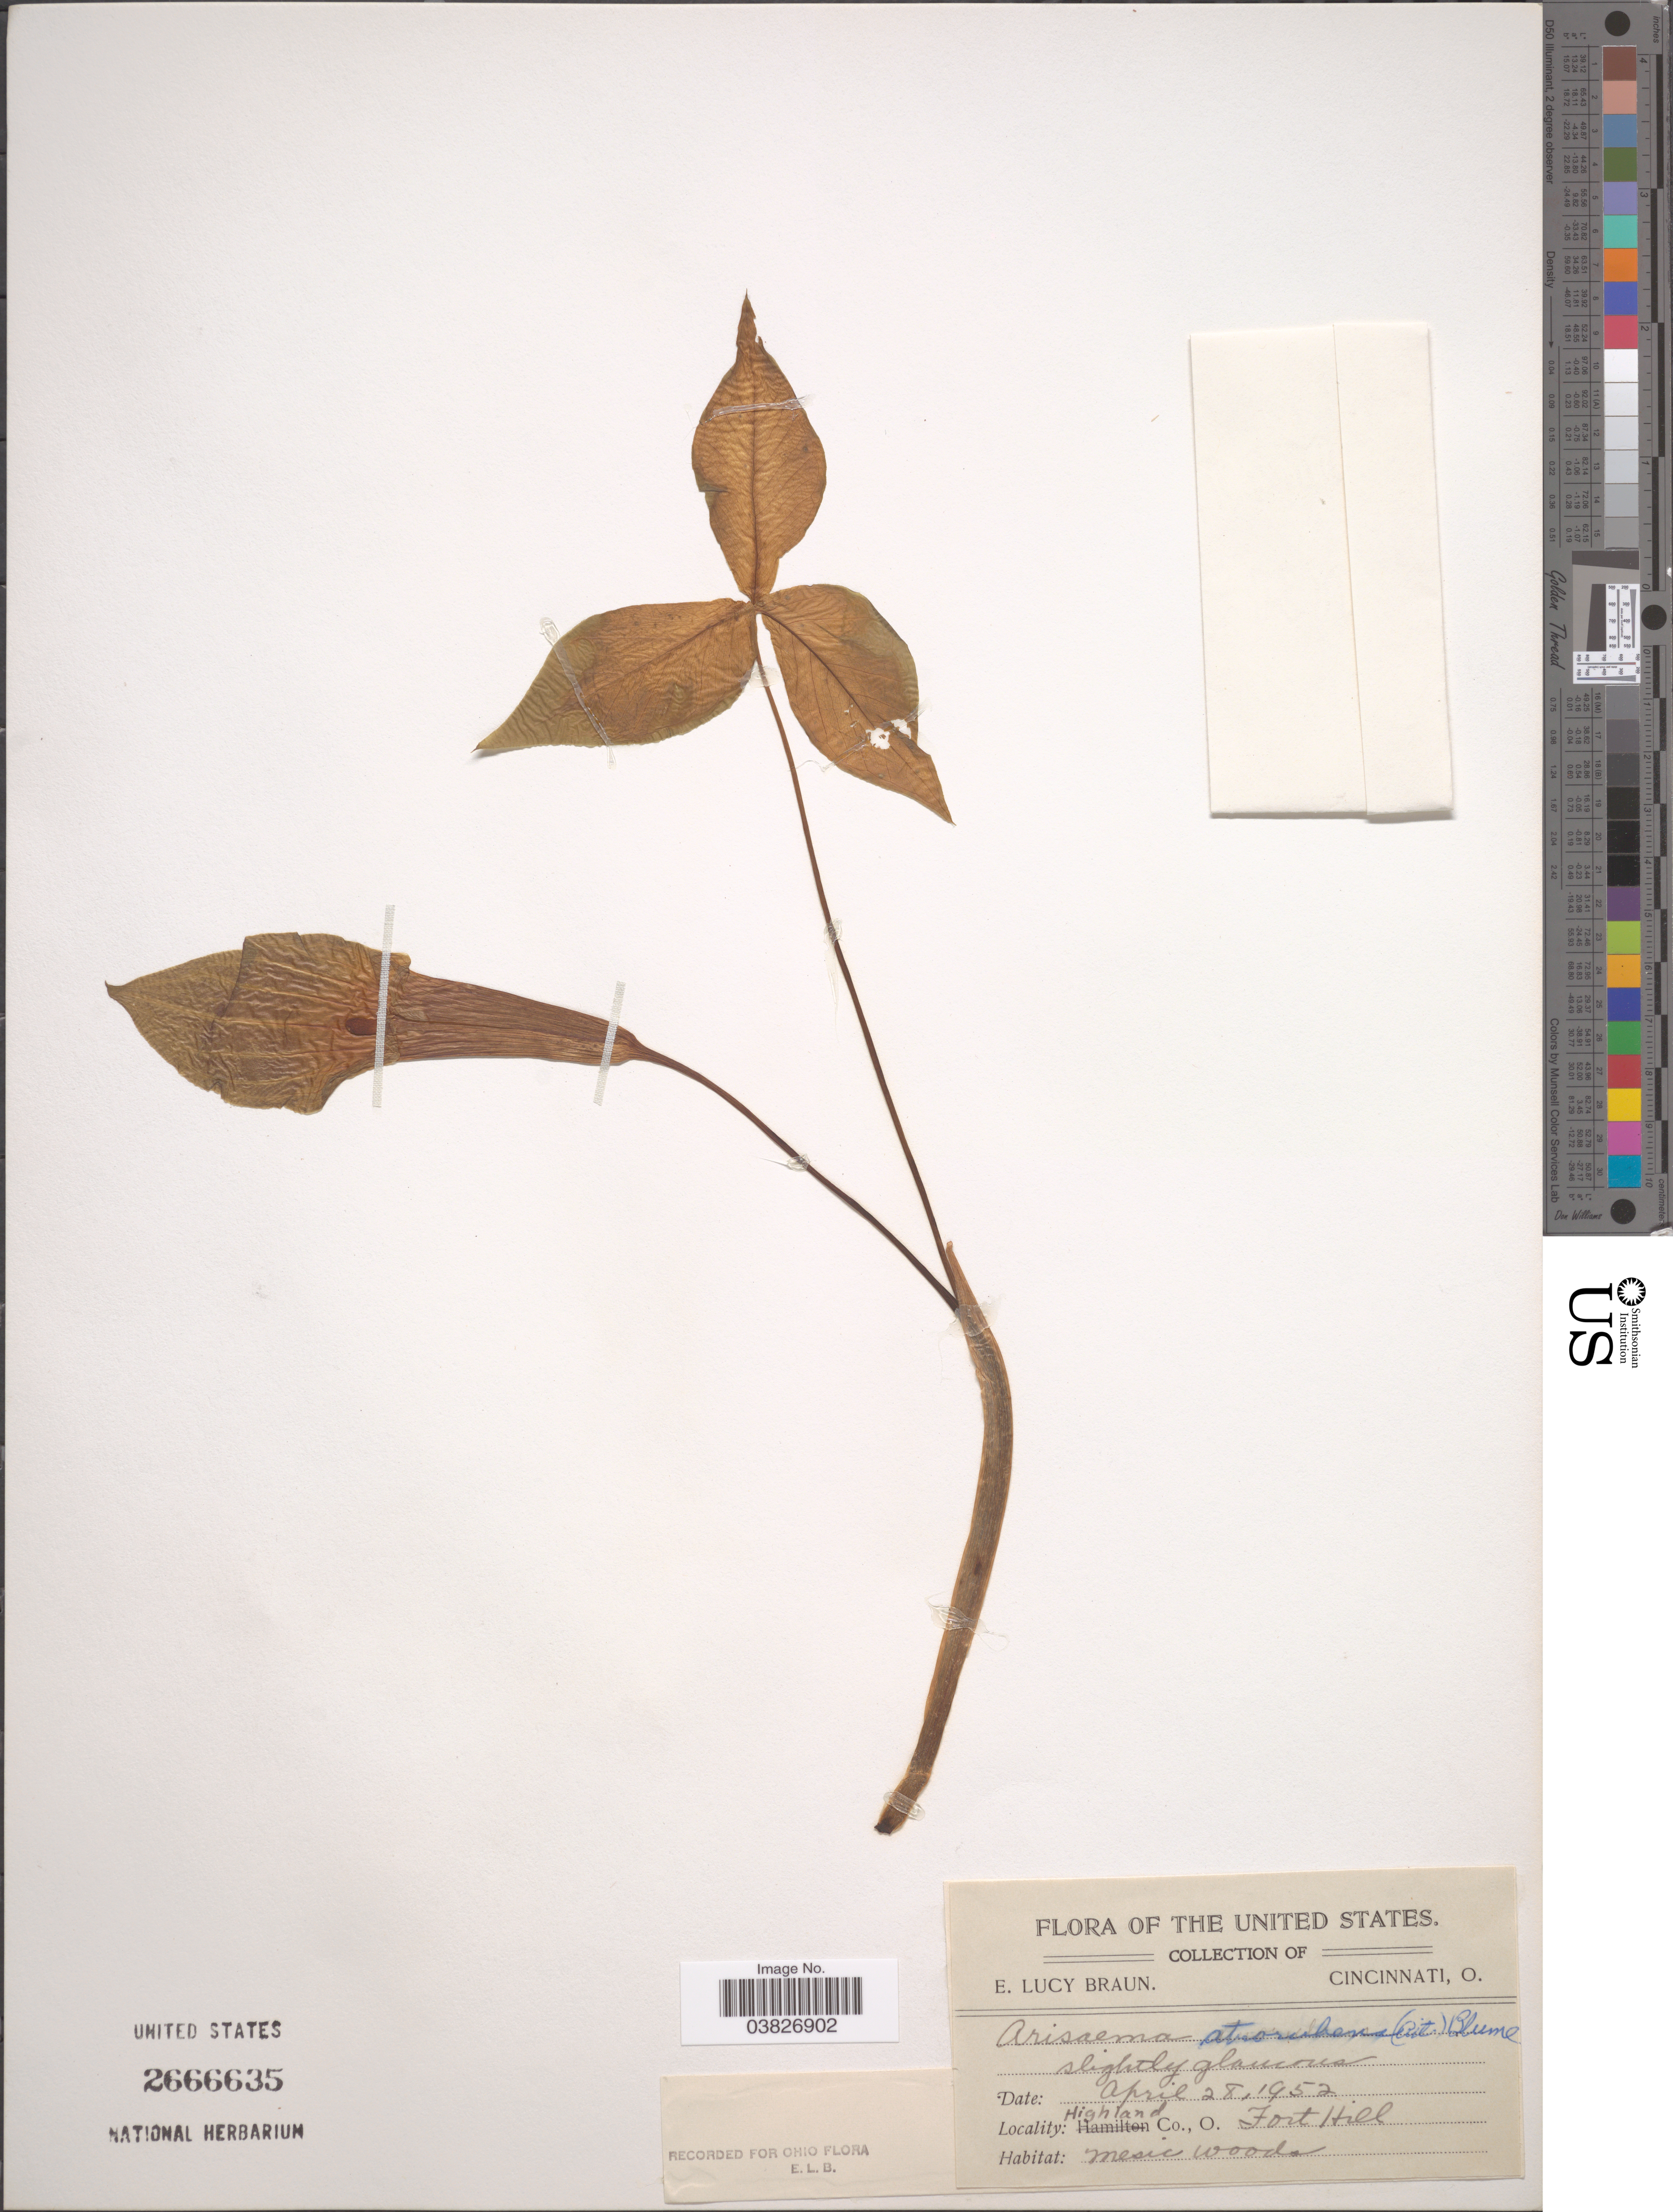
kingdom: Plantae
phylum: Tracheophyta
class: Liliopsida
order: Alismatales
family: Araceae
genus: Arisaema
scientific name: Arisaema atrorubens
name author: (Aiton) Blume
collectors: E. L. Braun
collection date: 1952-04-28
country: United States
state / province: Ohio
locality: Highland Co., Fort Hill.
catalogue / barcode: US 2666635